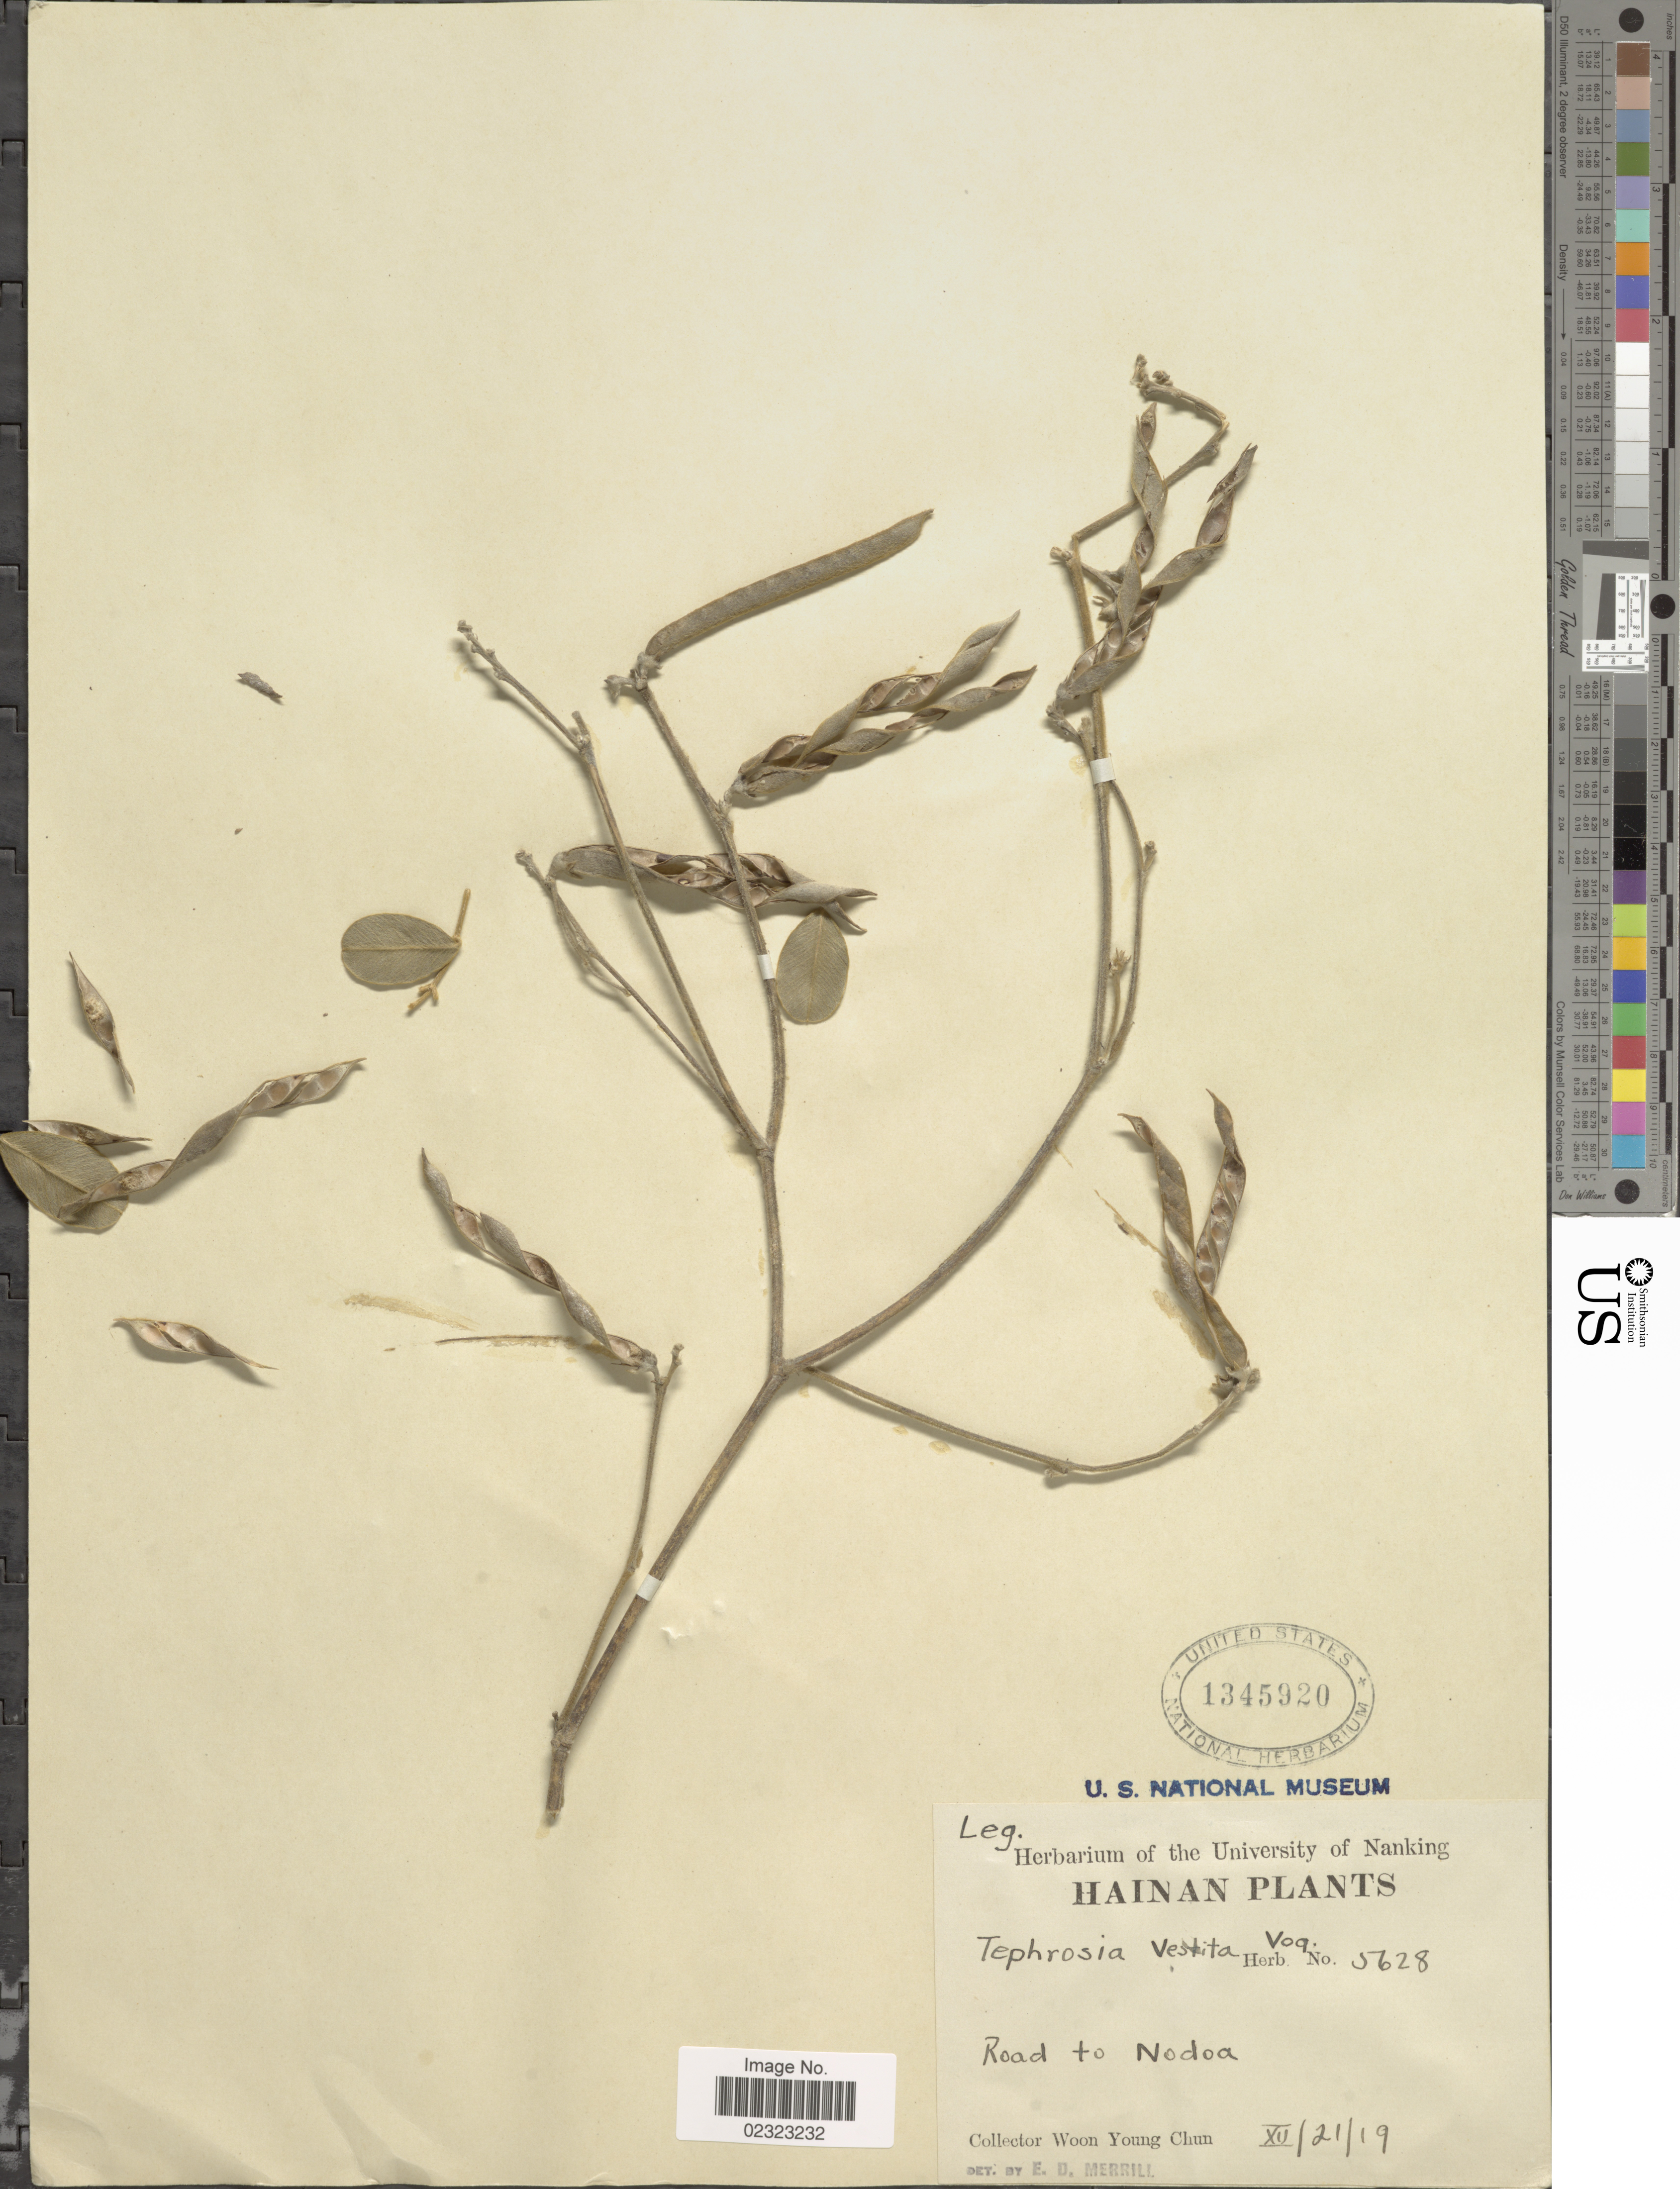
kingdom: Plantae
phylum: Tracheophyta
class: Magnoliopsida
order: Fabales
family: Fabaceae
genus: Tephrosia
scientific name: Tephrosia vestita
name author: Vogel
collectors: W. Y. Chun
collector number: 5628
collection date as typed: Transcribed d/m/y: 21/12/19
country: China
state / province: Hainan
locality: Road to Nodoa.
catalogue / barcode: US 1345920